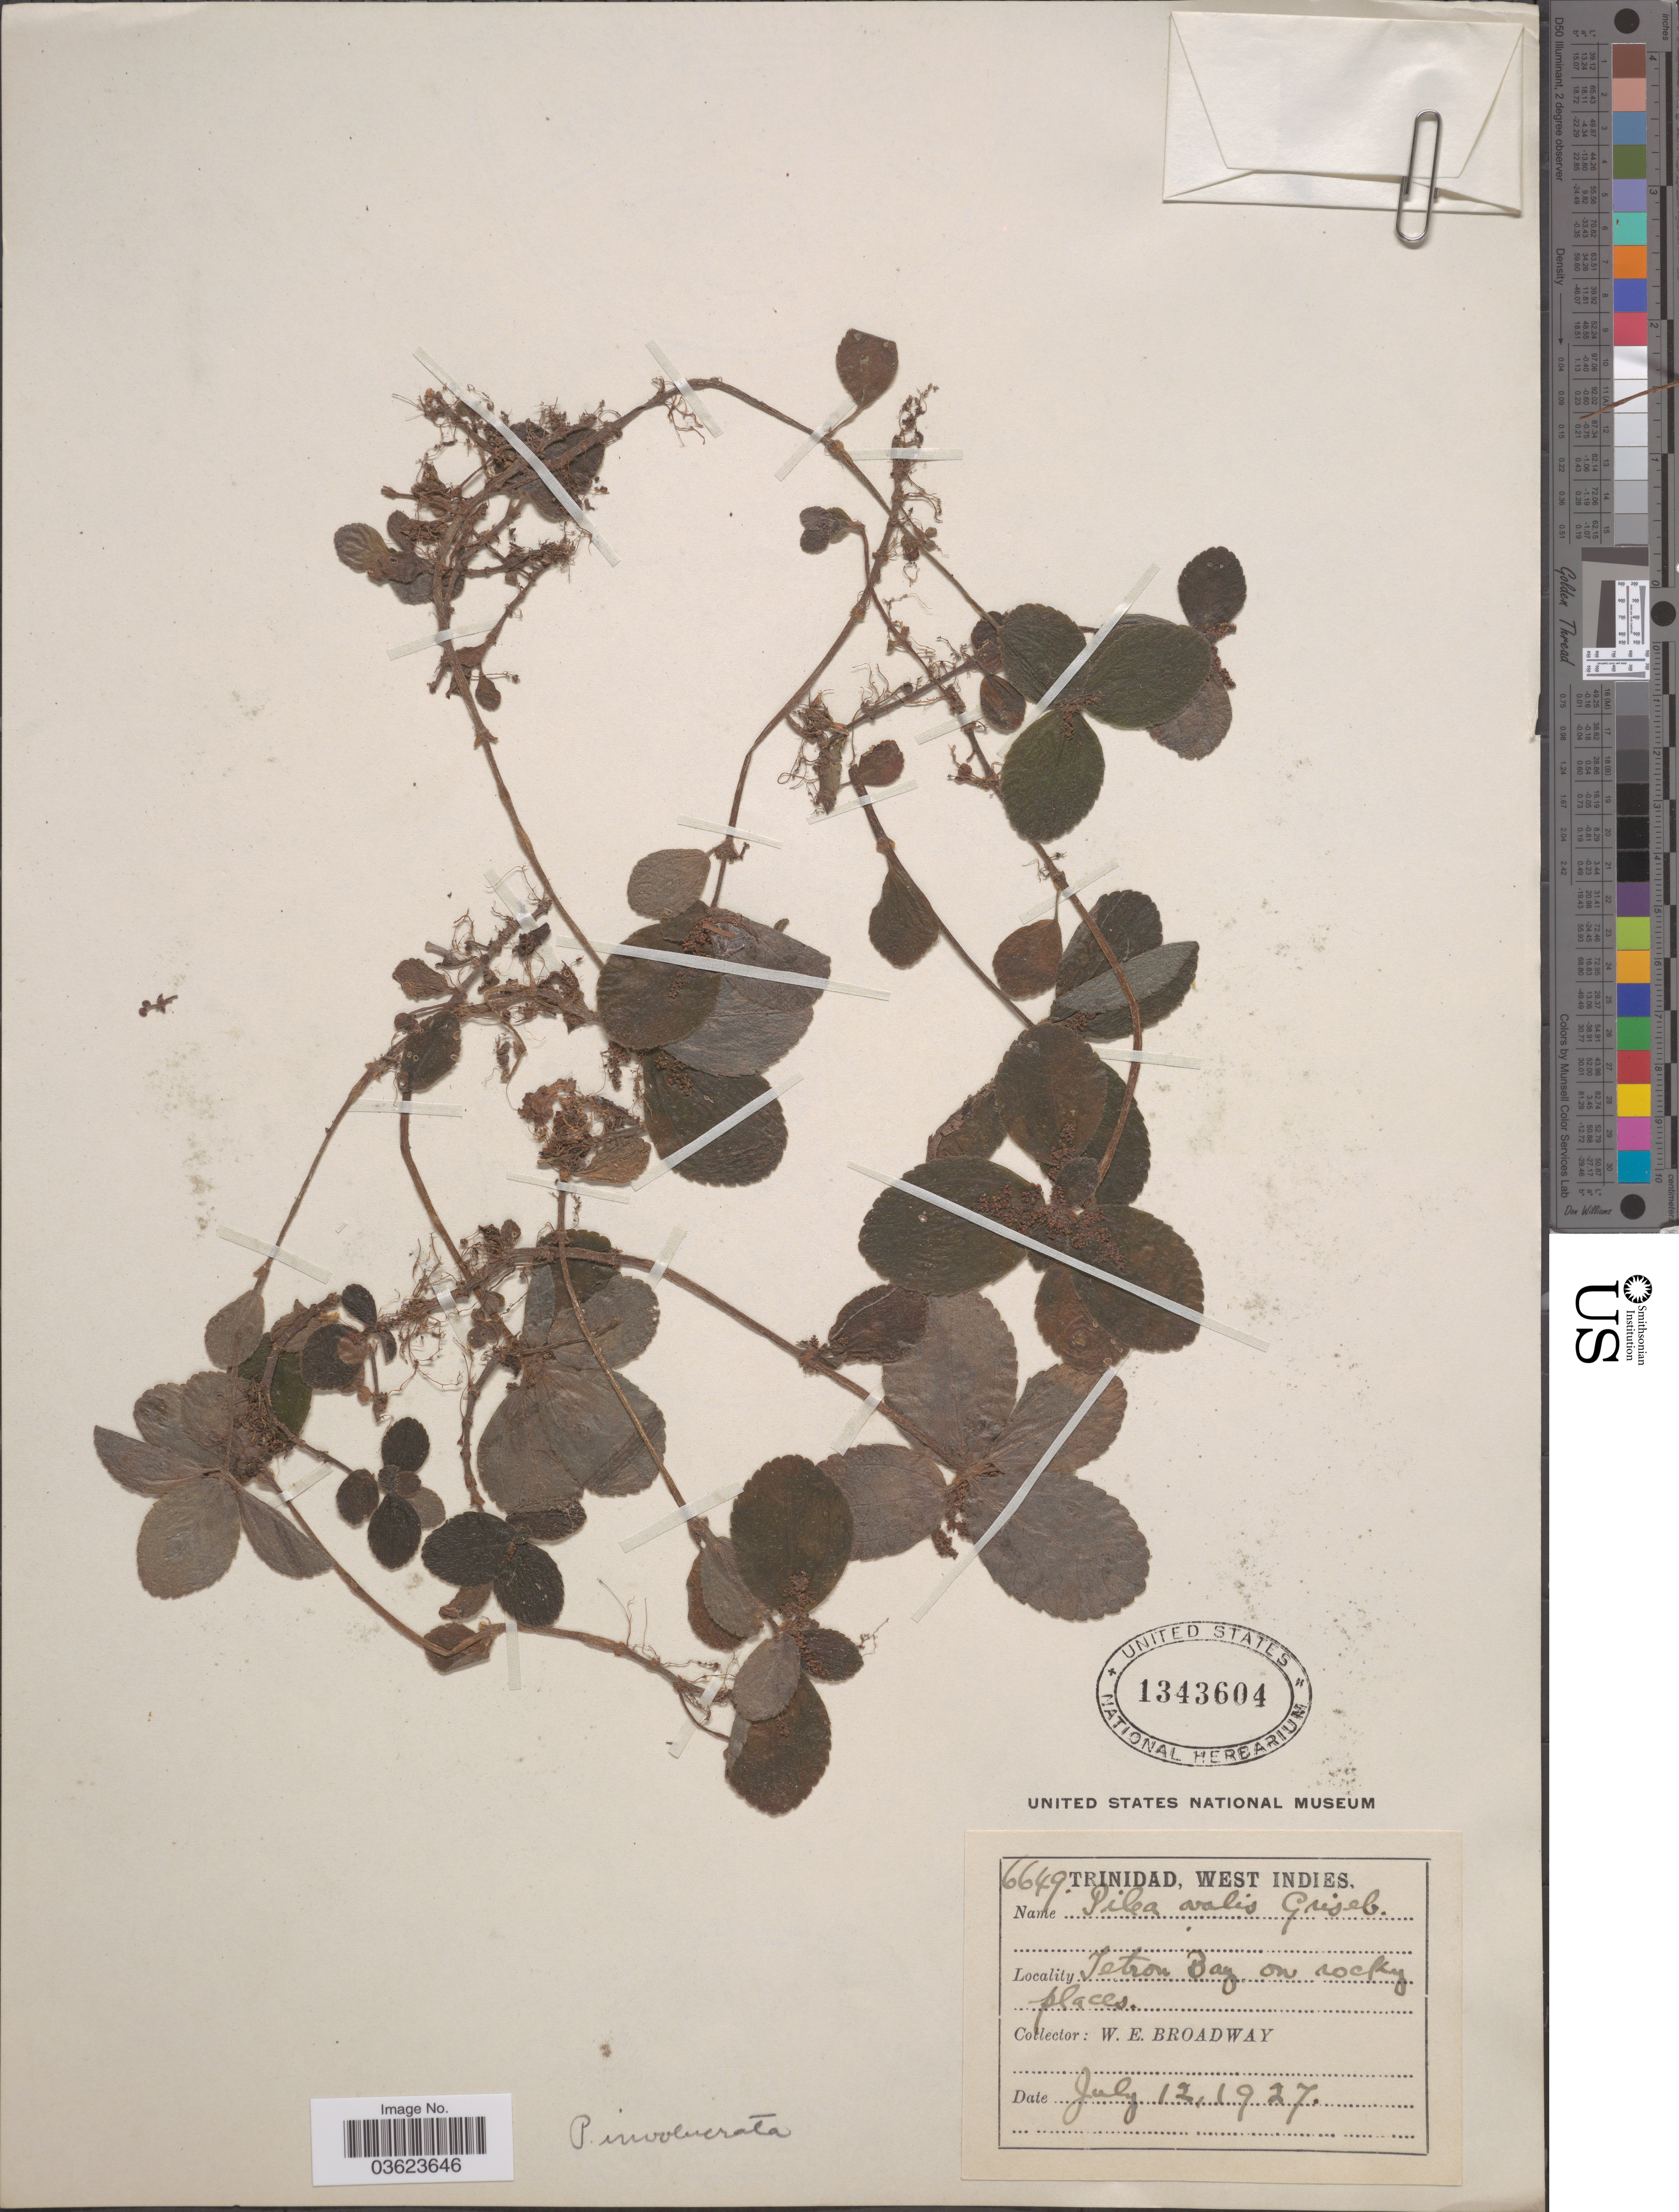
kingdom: Plantae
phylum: Tracheophyta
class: Magnoliopsida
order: Rosales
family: Urticaceae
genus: Pilea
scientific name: Pilea involucrata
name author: Urb.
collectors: W. E. Broadway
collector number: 6649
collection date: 1927-07-12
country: Trinidad and Tobago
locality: Trinidad. Tetron Bay on rocky places.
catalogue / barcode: US 1343604